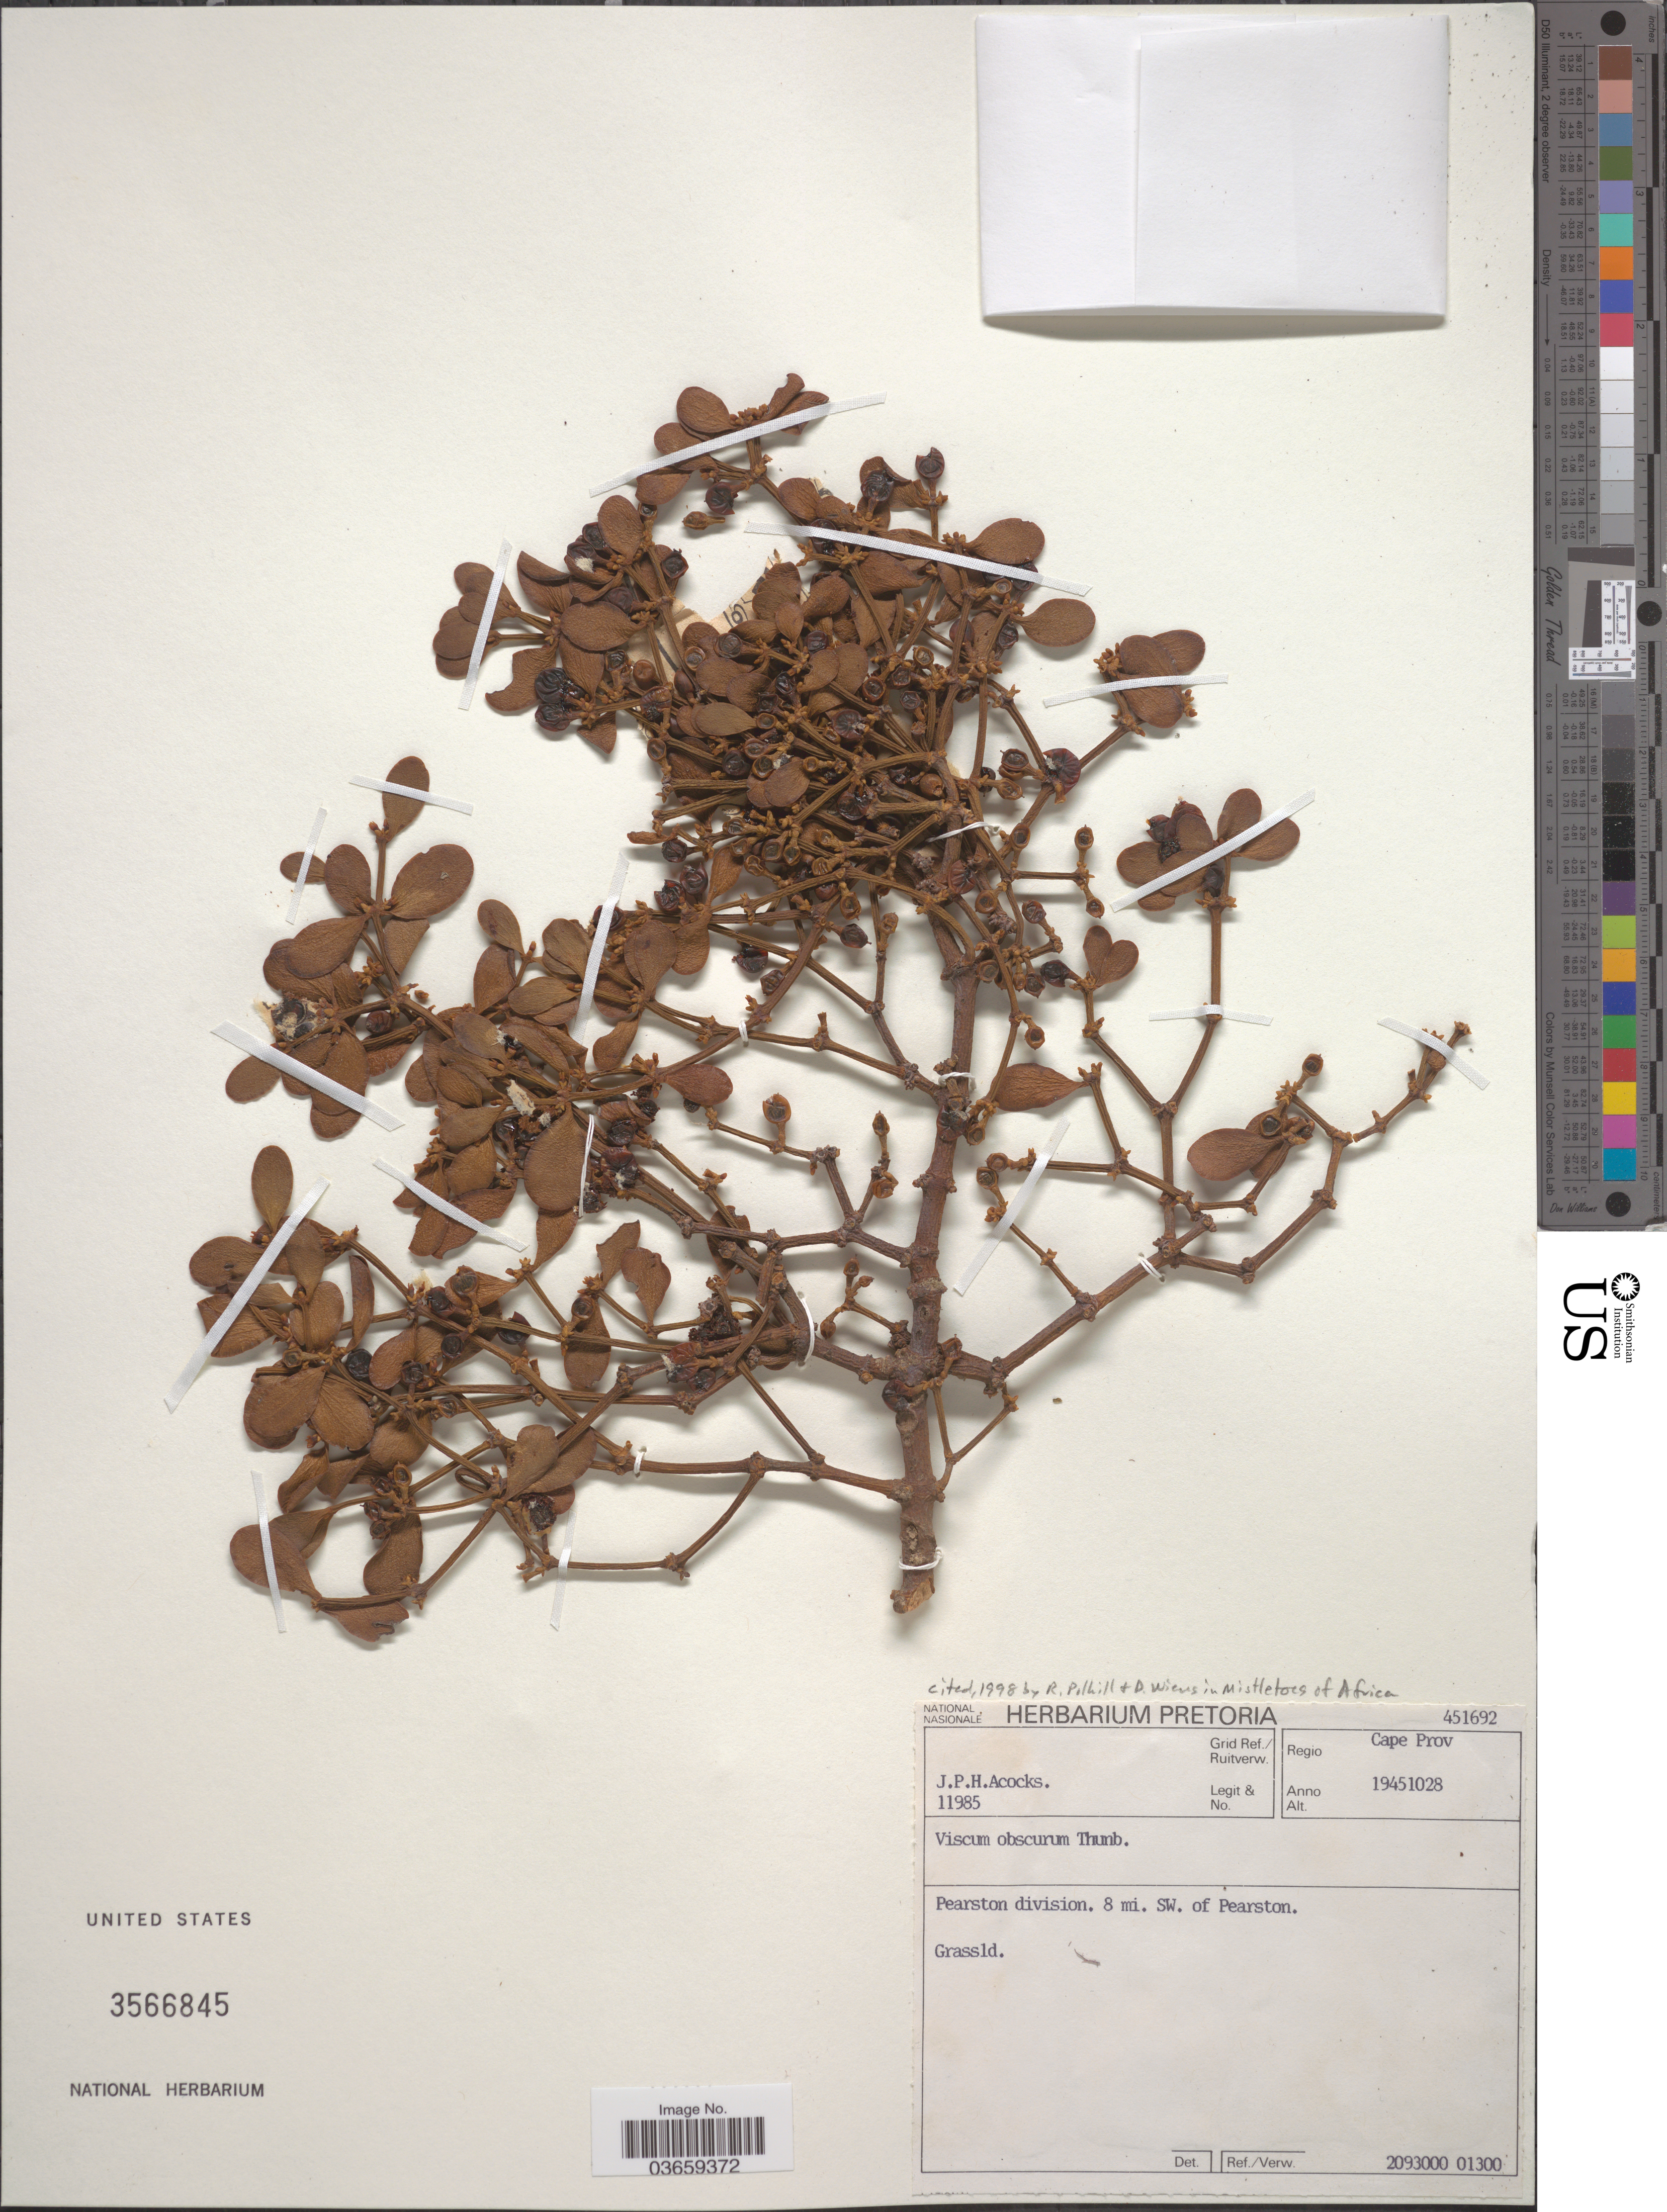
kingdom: Plantae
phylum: Tracheophyta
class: Magnoliopsida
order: Santalales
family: Viscaceae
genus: Viscum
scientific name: Viscum obscurum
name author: Thunb.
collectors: J. P. Acocks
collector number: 11985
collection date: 1945-10-28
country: South Africa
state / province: Eastern Cape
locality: Regio Cape Prov. Pearston division. 8 mi. SW. of Pearston.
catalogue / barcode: US 3566845